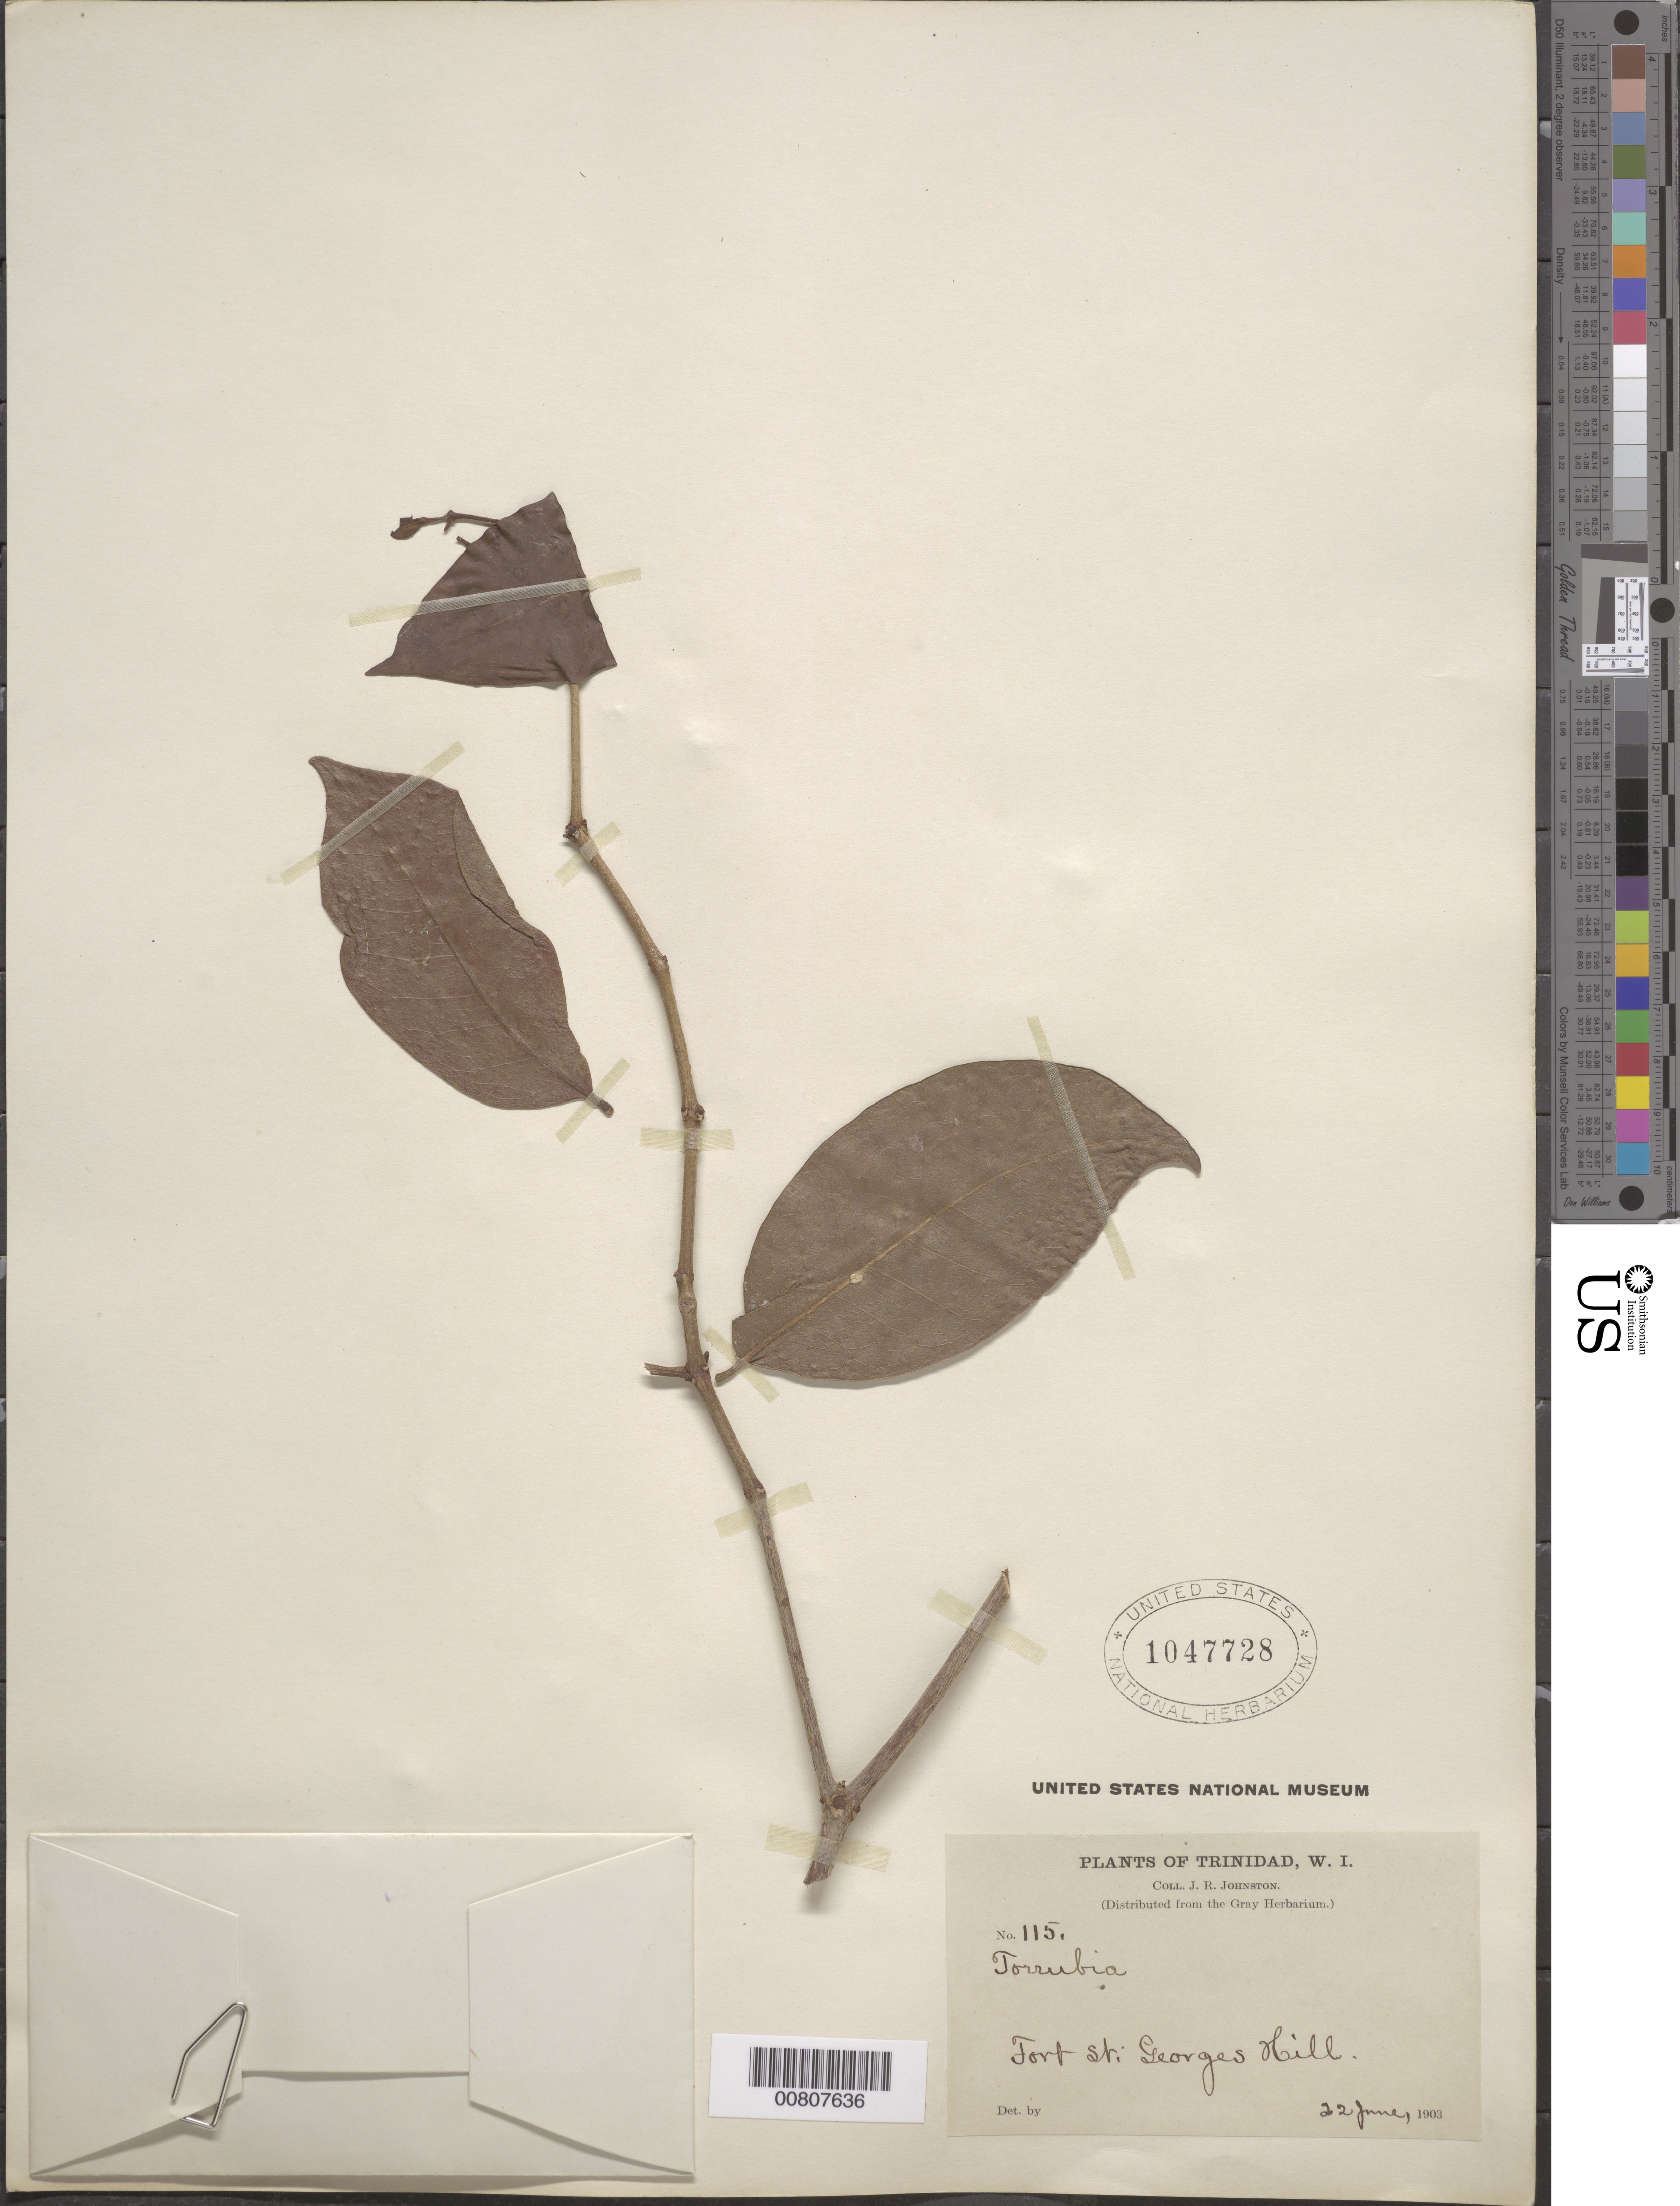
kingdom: Plantae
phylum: Tracheophyta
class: Magnoliopsida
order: Caryophyllales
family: Nyctaginaceae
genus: Guapira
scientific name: Guapira cuspidata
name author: (Heimerl) Lundell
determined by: Strong, Mark T., (BOT), Smithsonian Institution - National Museum of Natural History (UNITED STATES)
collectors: J. Johnston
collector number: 115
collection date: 1903-06-22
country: Trinidad and Tobago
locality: Trinidad, W. I. Fort St. Georges Hill.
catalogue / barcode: US 1047728